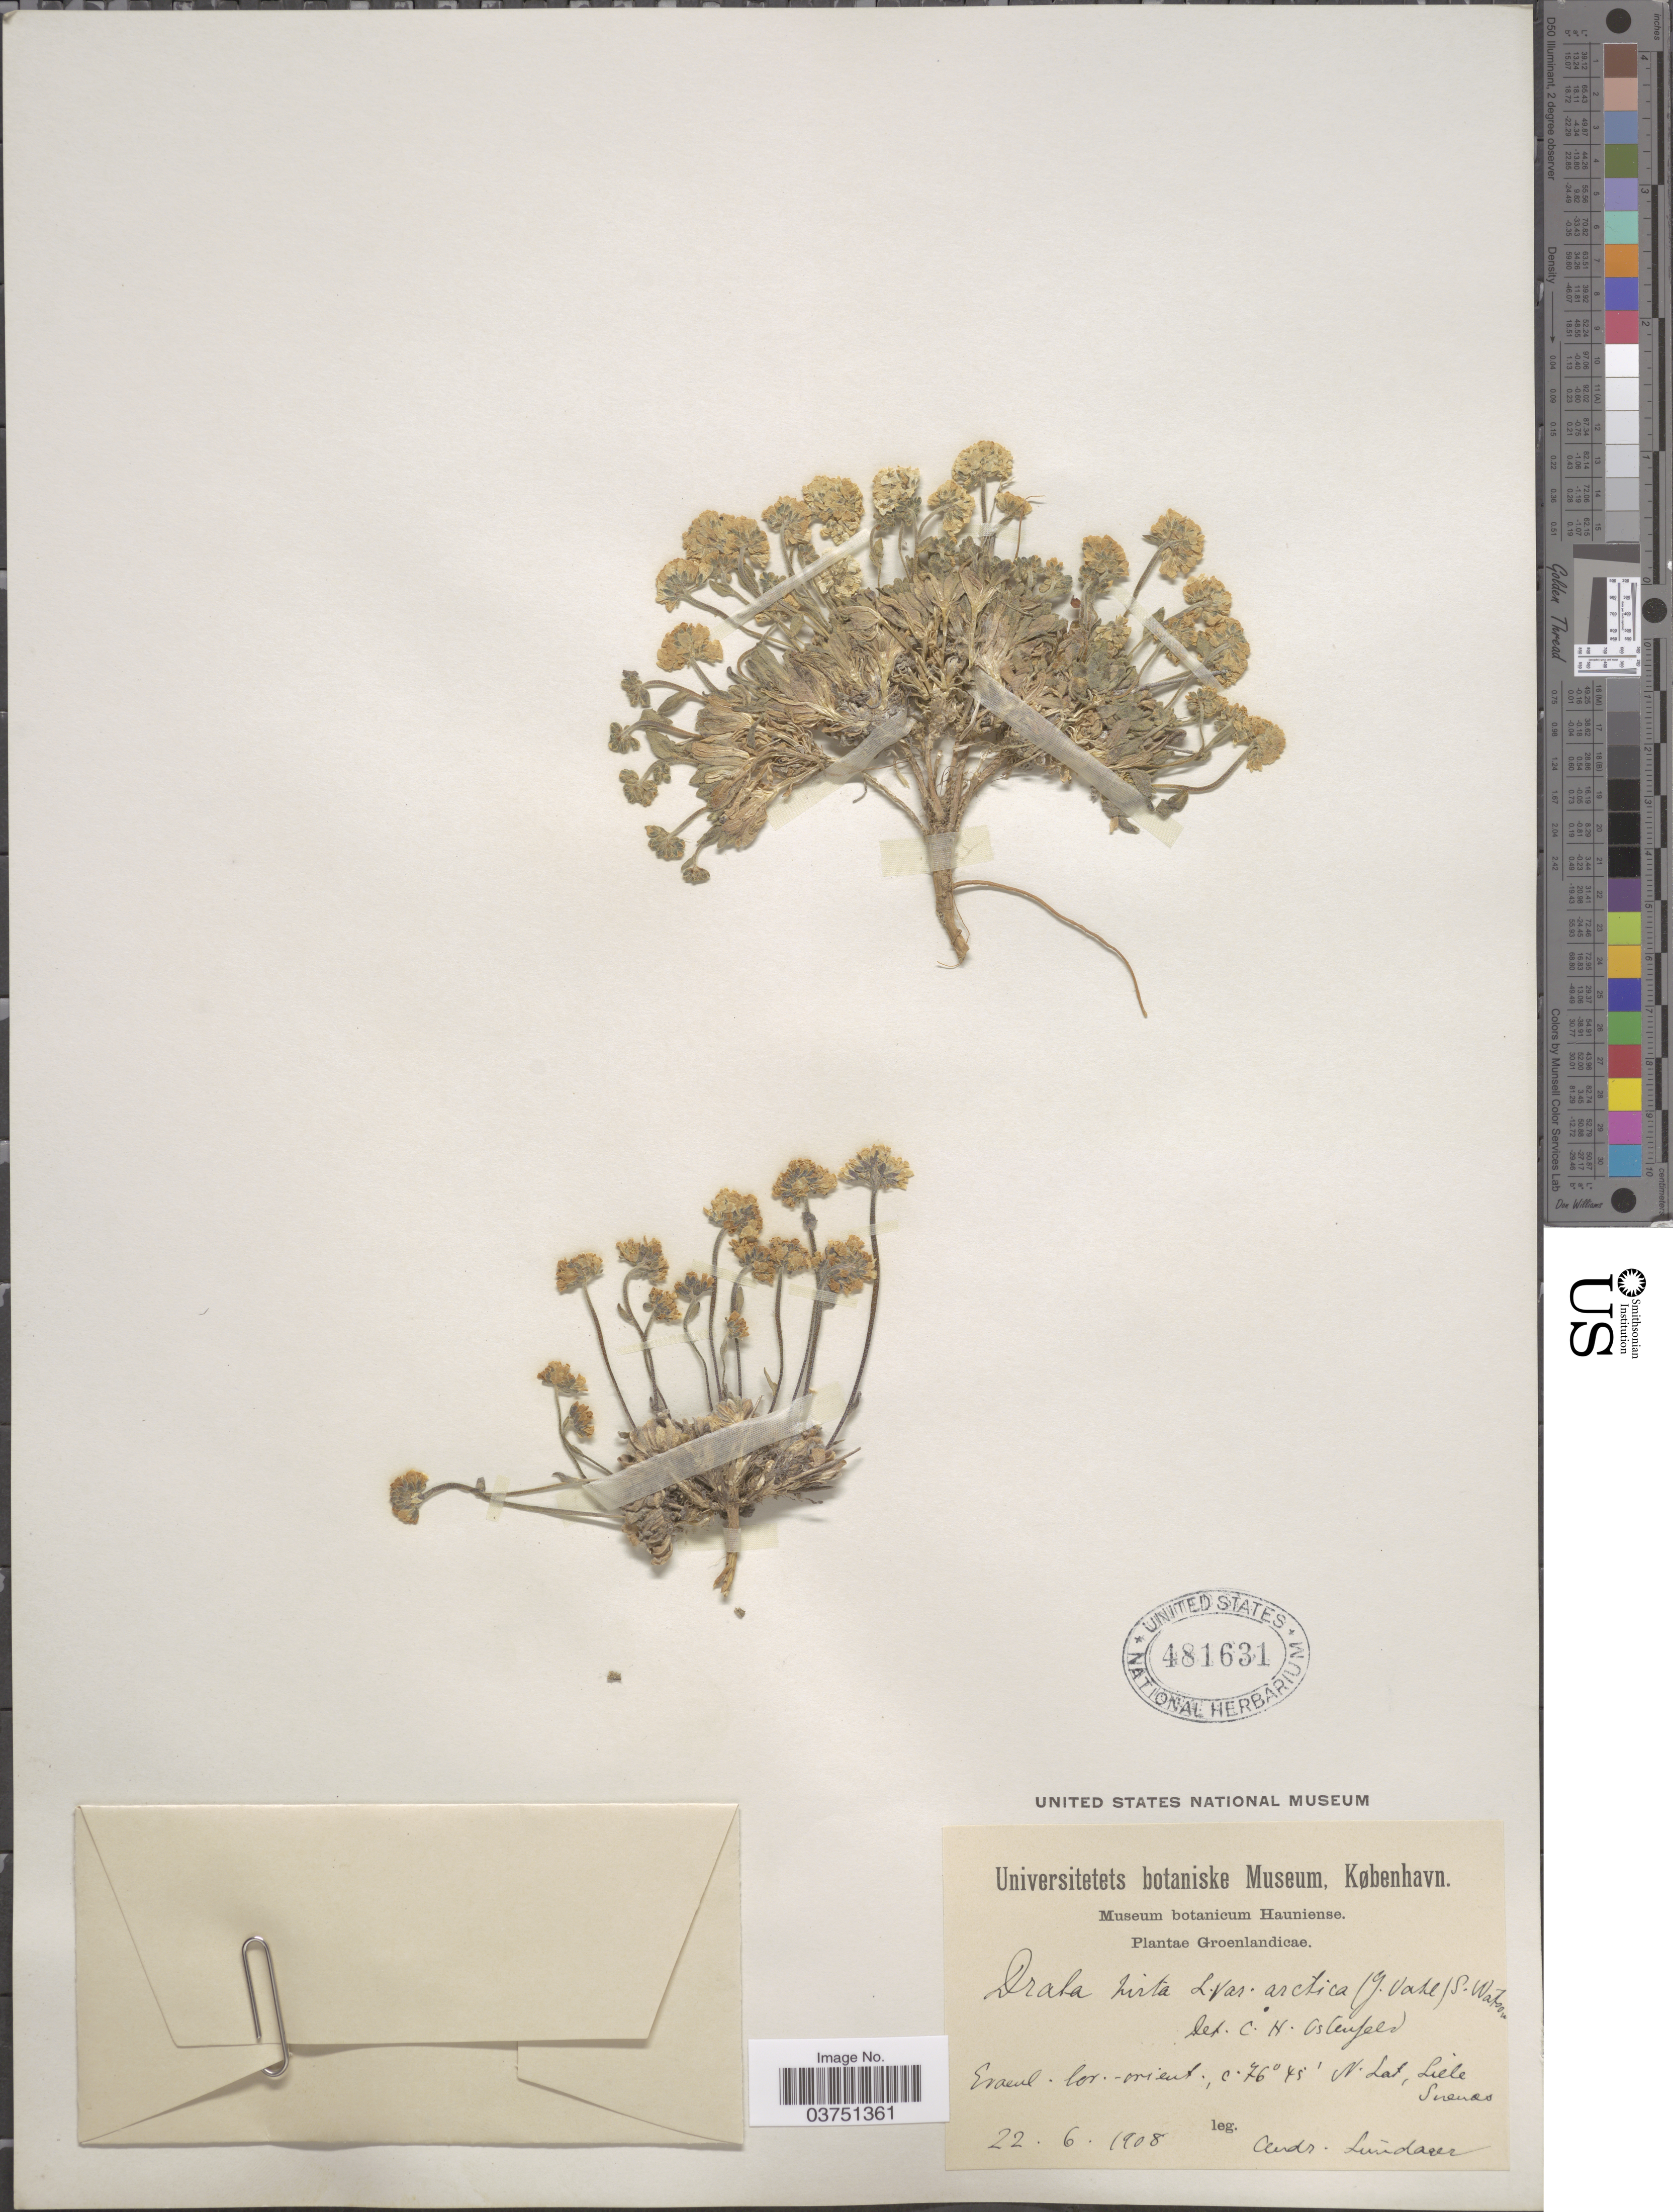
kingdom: Plantae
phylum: Tracheophyta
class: Magnoliopsida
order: Brassicales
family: Brassicaceae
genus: Draba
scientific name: Draba glabella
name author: Pursh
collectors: A. Lundager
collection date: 1908-06-22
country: Greenland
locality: Groenl. bor.-orient, Lille Snenæs.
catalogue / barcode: US 481631